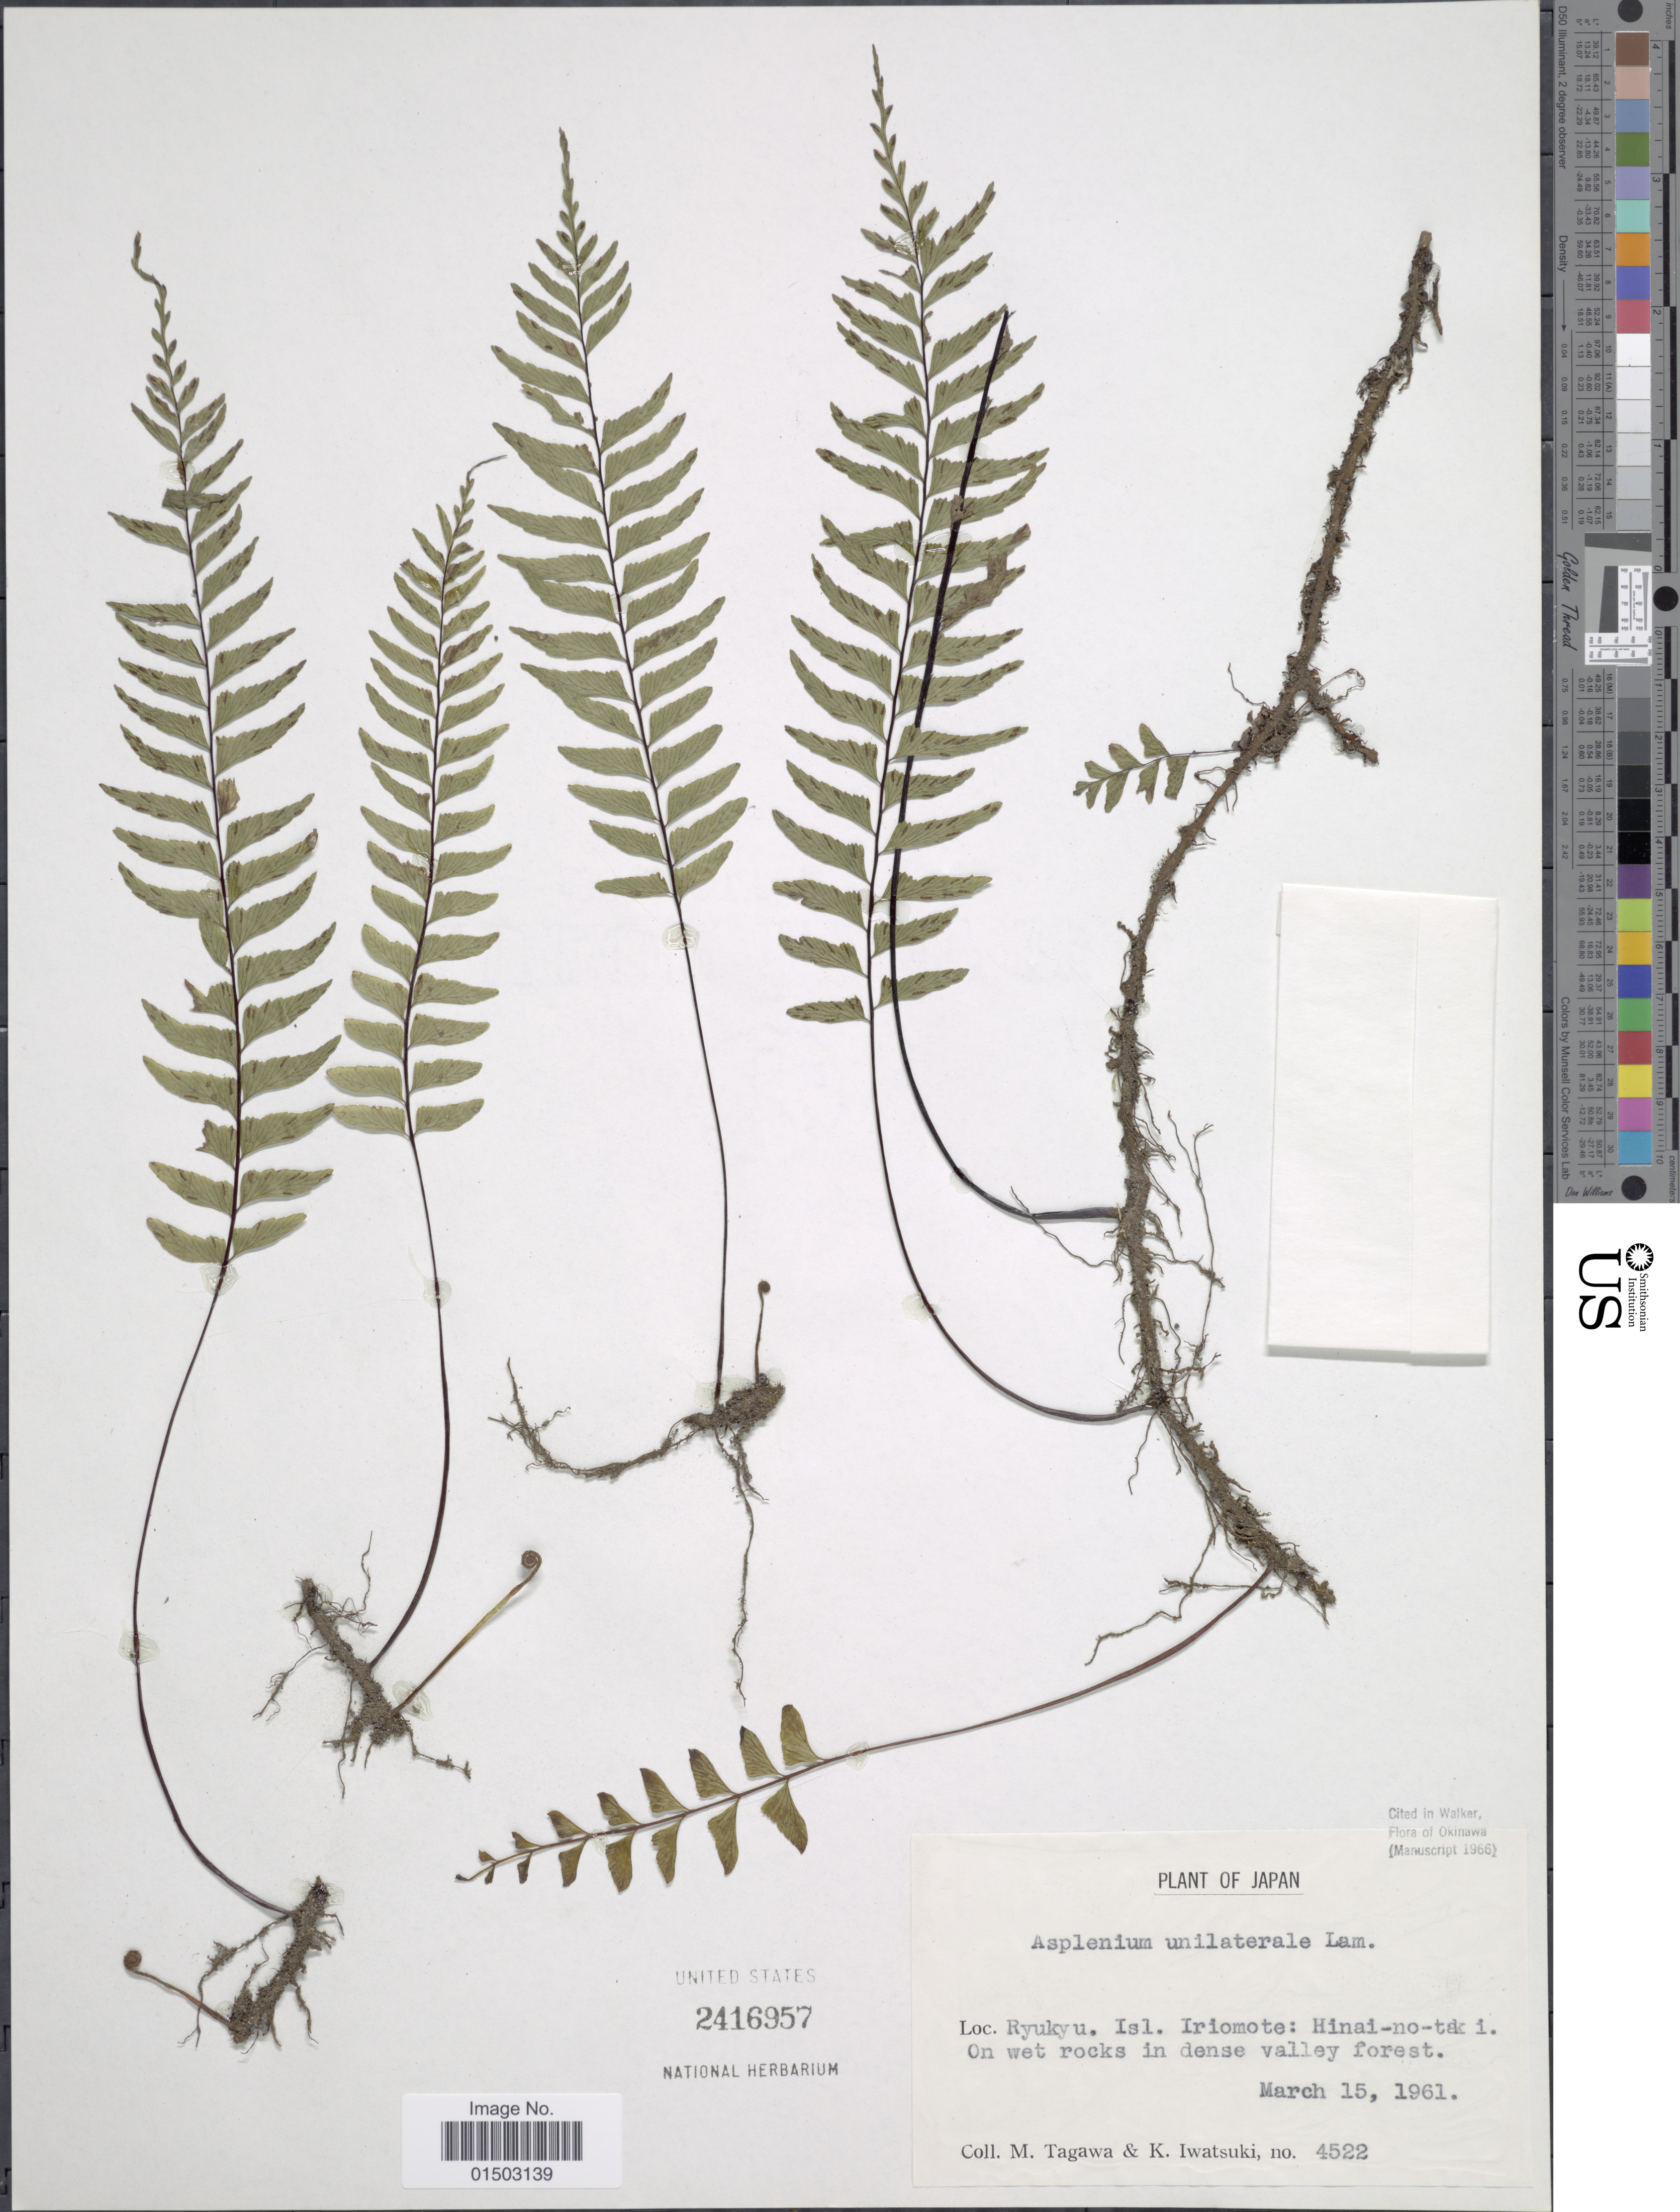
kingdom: Plantae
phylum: Tracheophyta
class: Polypodiopsida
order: Polypodiales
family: Aspleniaceae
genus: Hymenasplenium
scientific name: Hymenasplenium unilaterale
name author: (Lam.) Hayata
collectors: M. Tagawa & K. Iwatsuki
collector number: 4522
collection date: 1961-03-15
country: Japan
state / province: Okinawa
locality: Ryukyu. Isl.Iriomote: Hinai-no-tak i.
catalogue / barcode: US 2416957